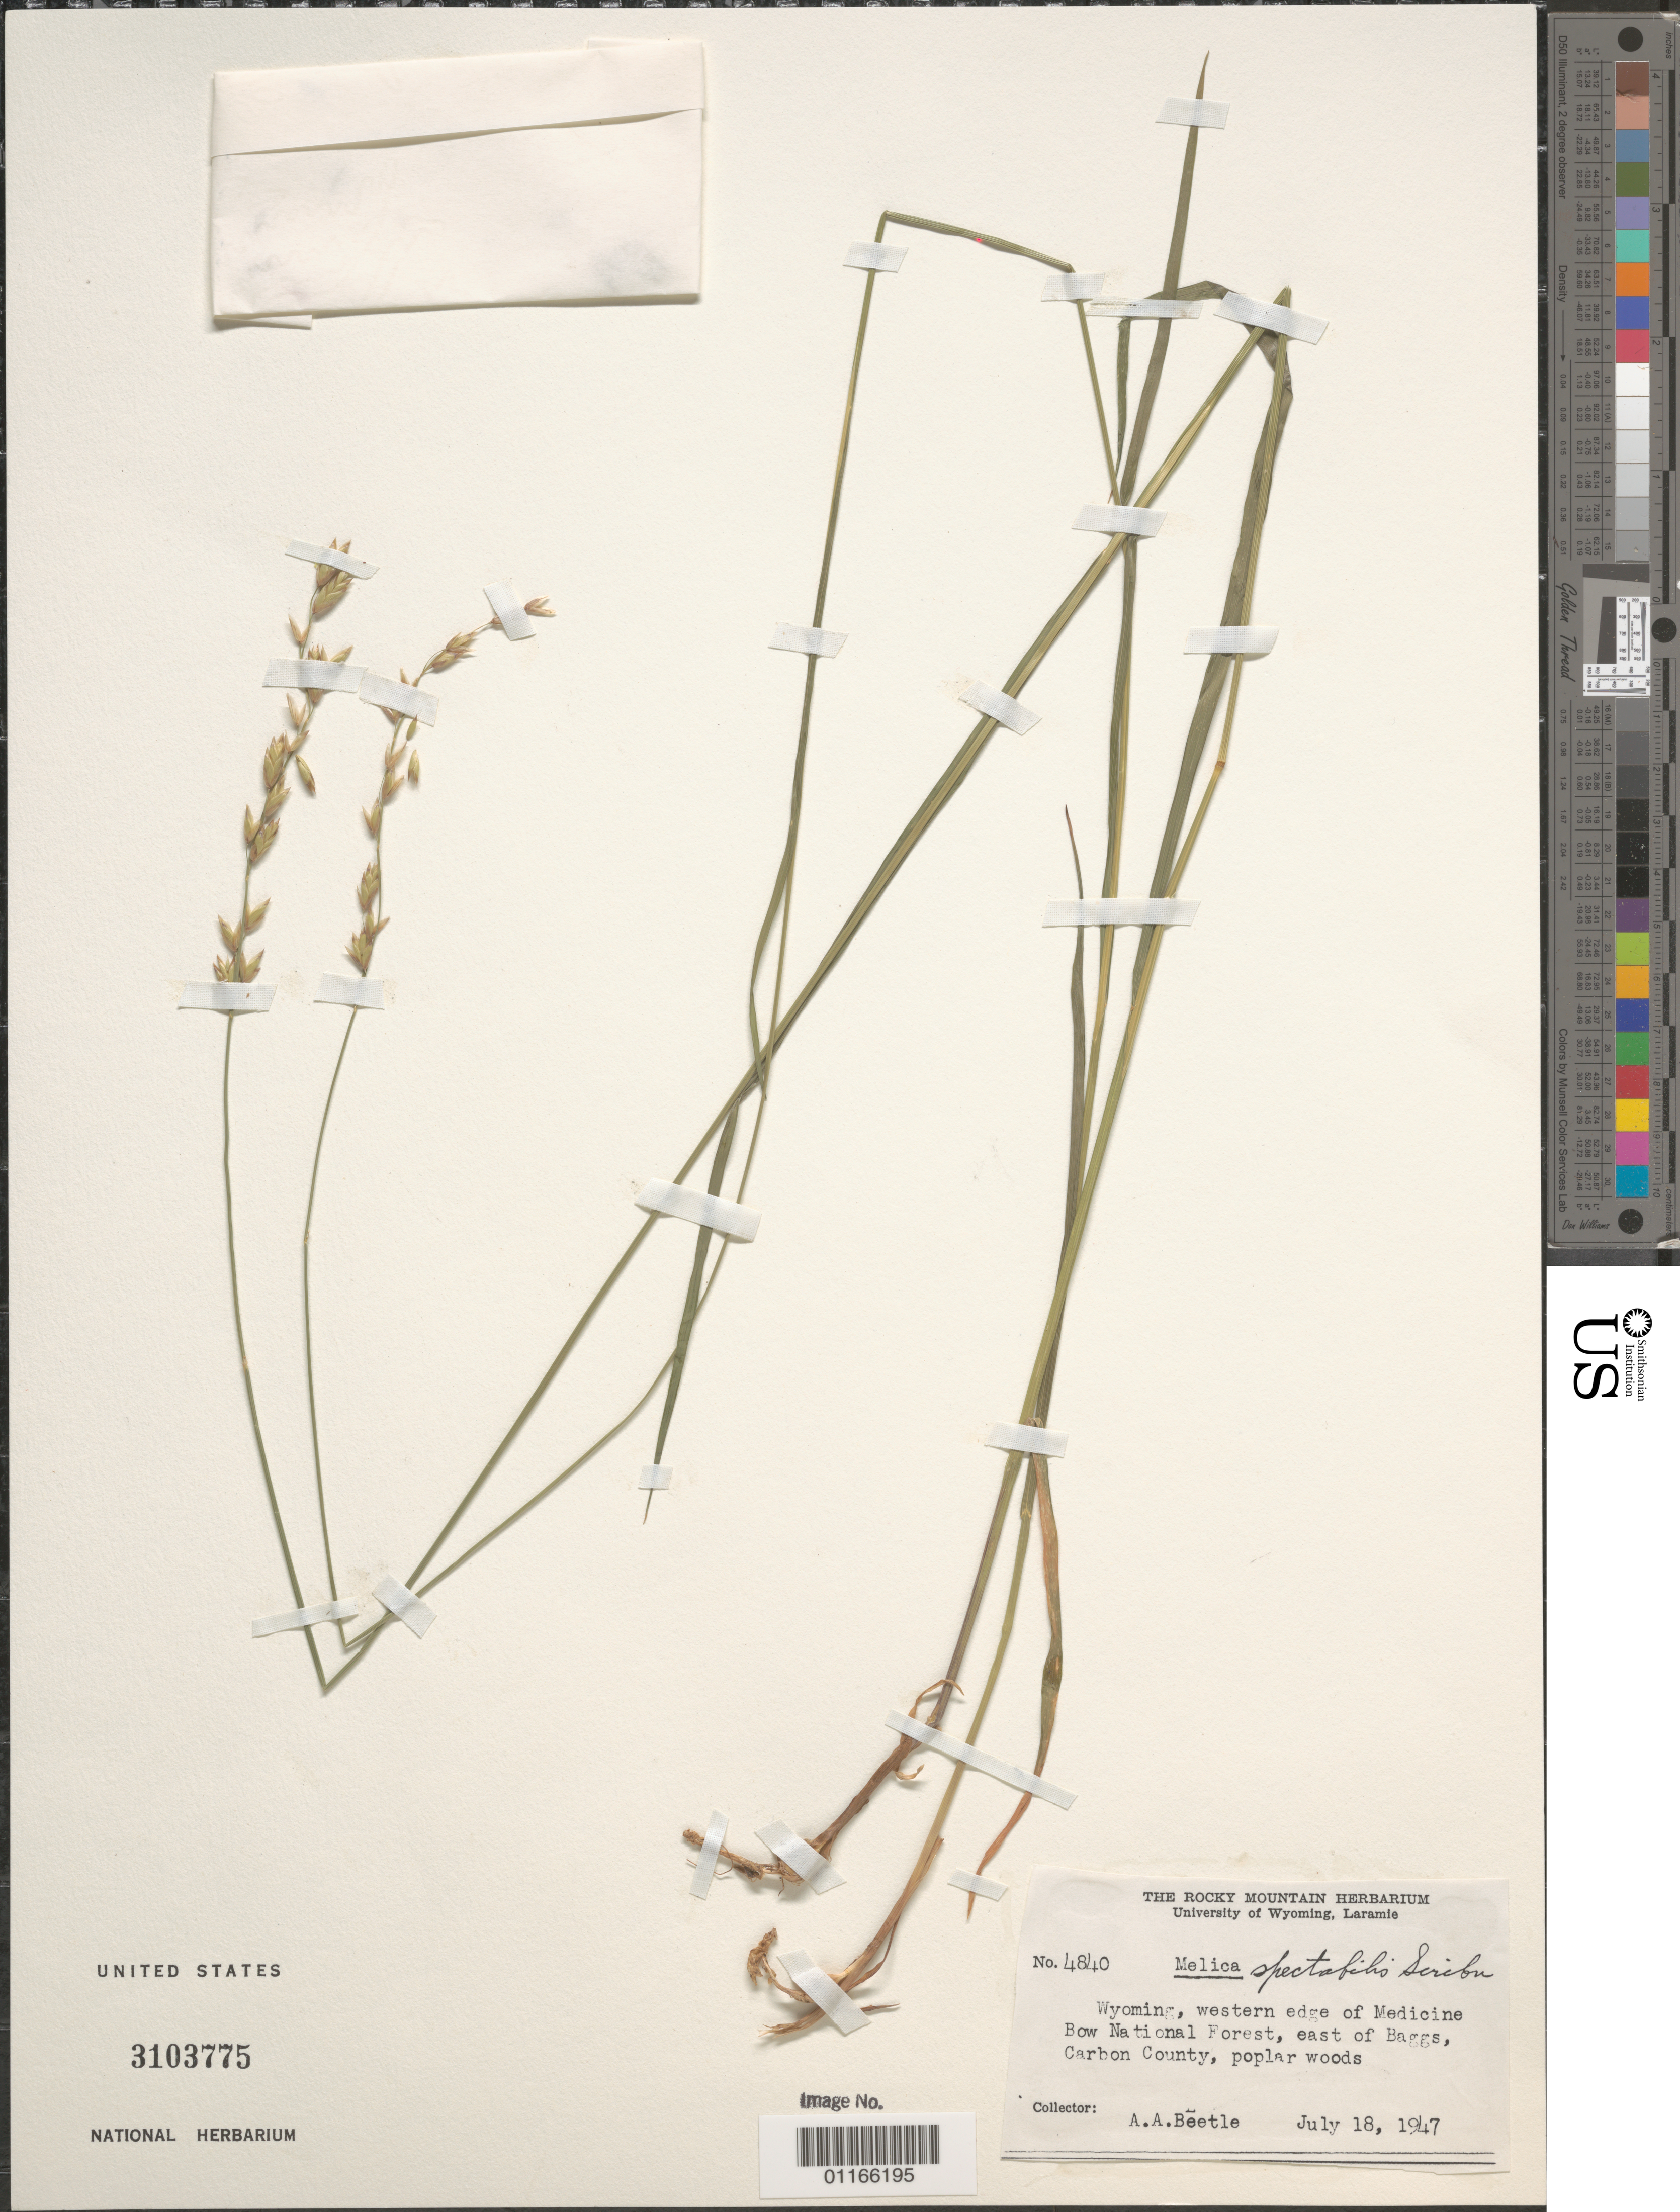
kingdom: Plantae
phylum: Tracheophyta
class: Liliopsida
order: Poales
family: Poaceae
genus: Melica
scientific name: Melica spectabilis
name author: Scribn.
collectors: A. A. Beetle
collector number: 4840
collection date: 1947-07-18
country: United States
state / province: Wyoming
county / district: Carbon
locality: Western edge of Medicine Bow National Forest, east of Baggs.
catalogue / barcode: US 3103775